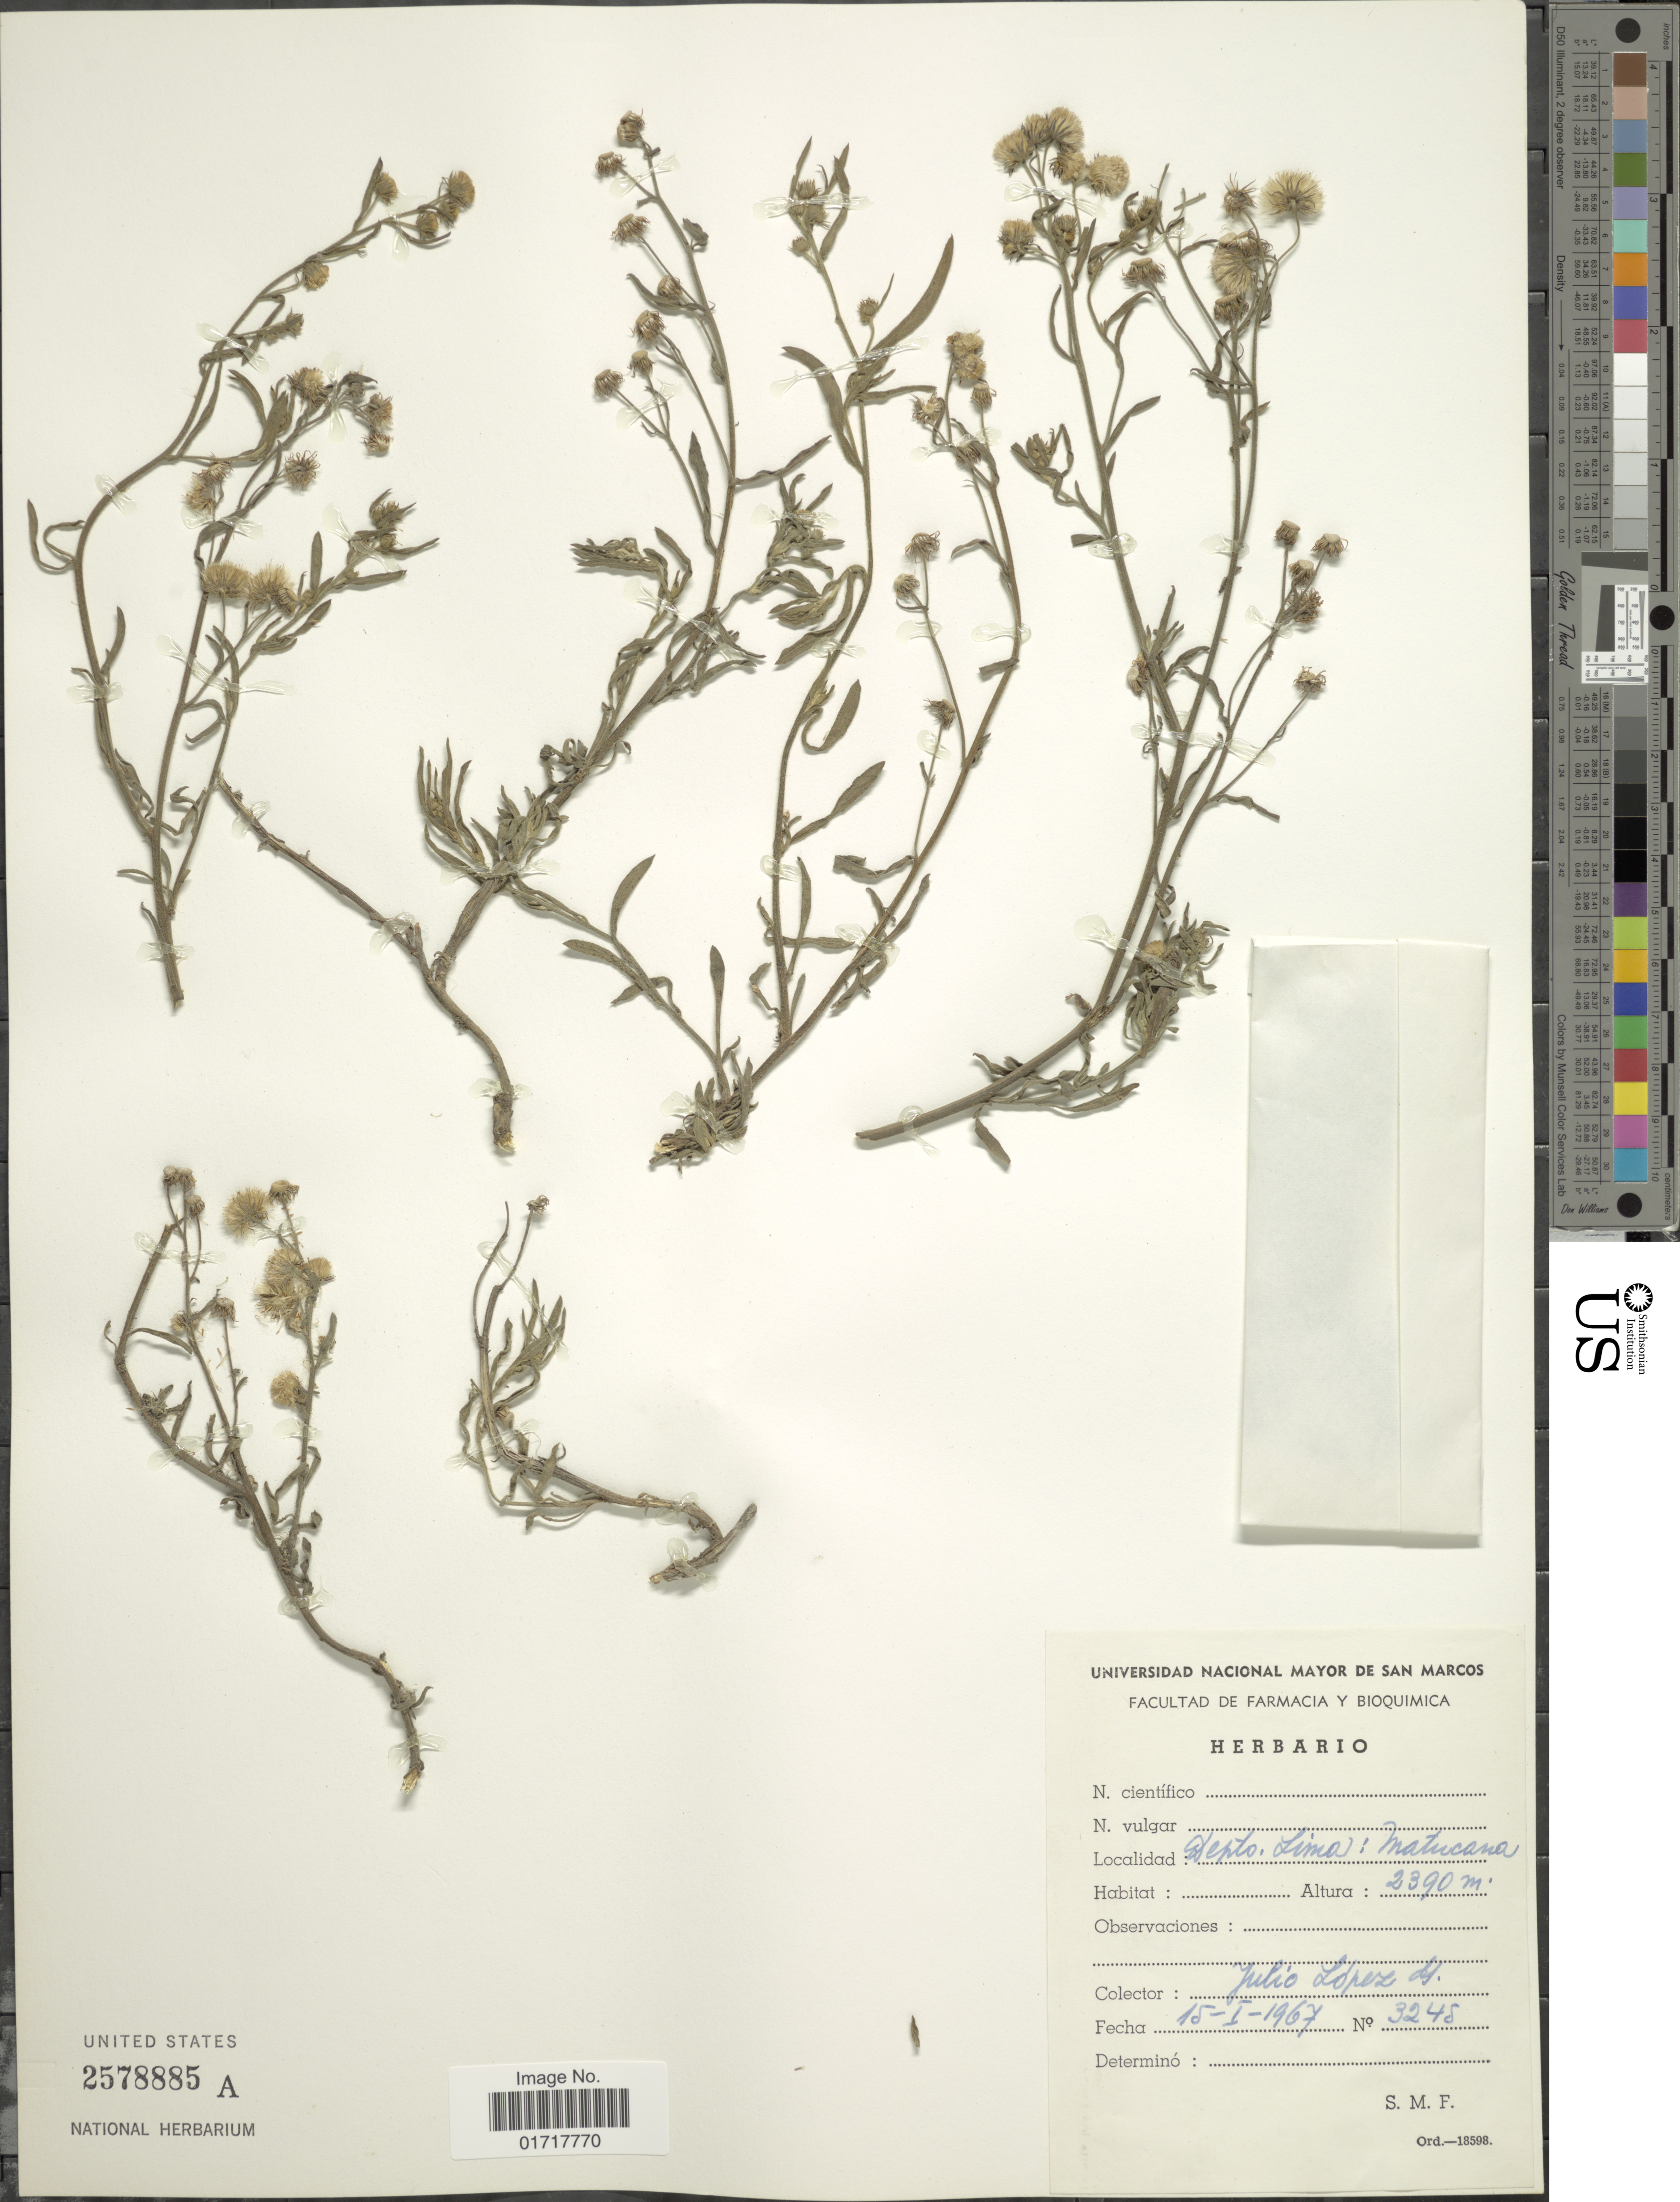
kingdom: Plantae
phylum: Tracheophyta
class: Magnoliopsida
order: Asterales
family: Asteraceae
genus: Conyza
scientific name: Conyza sp.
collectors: J. Lopez M.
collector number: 3248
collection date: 1967-01-15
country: Peru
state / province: Lima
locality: Depto. Lima: Matucana.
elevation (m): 2390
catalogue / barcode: US 2578885A